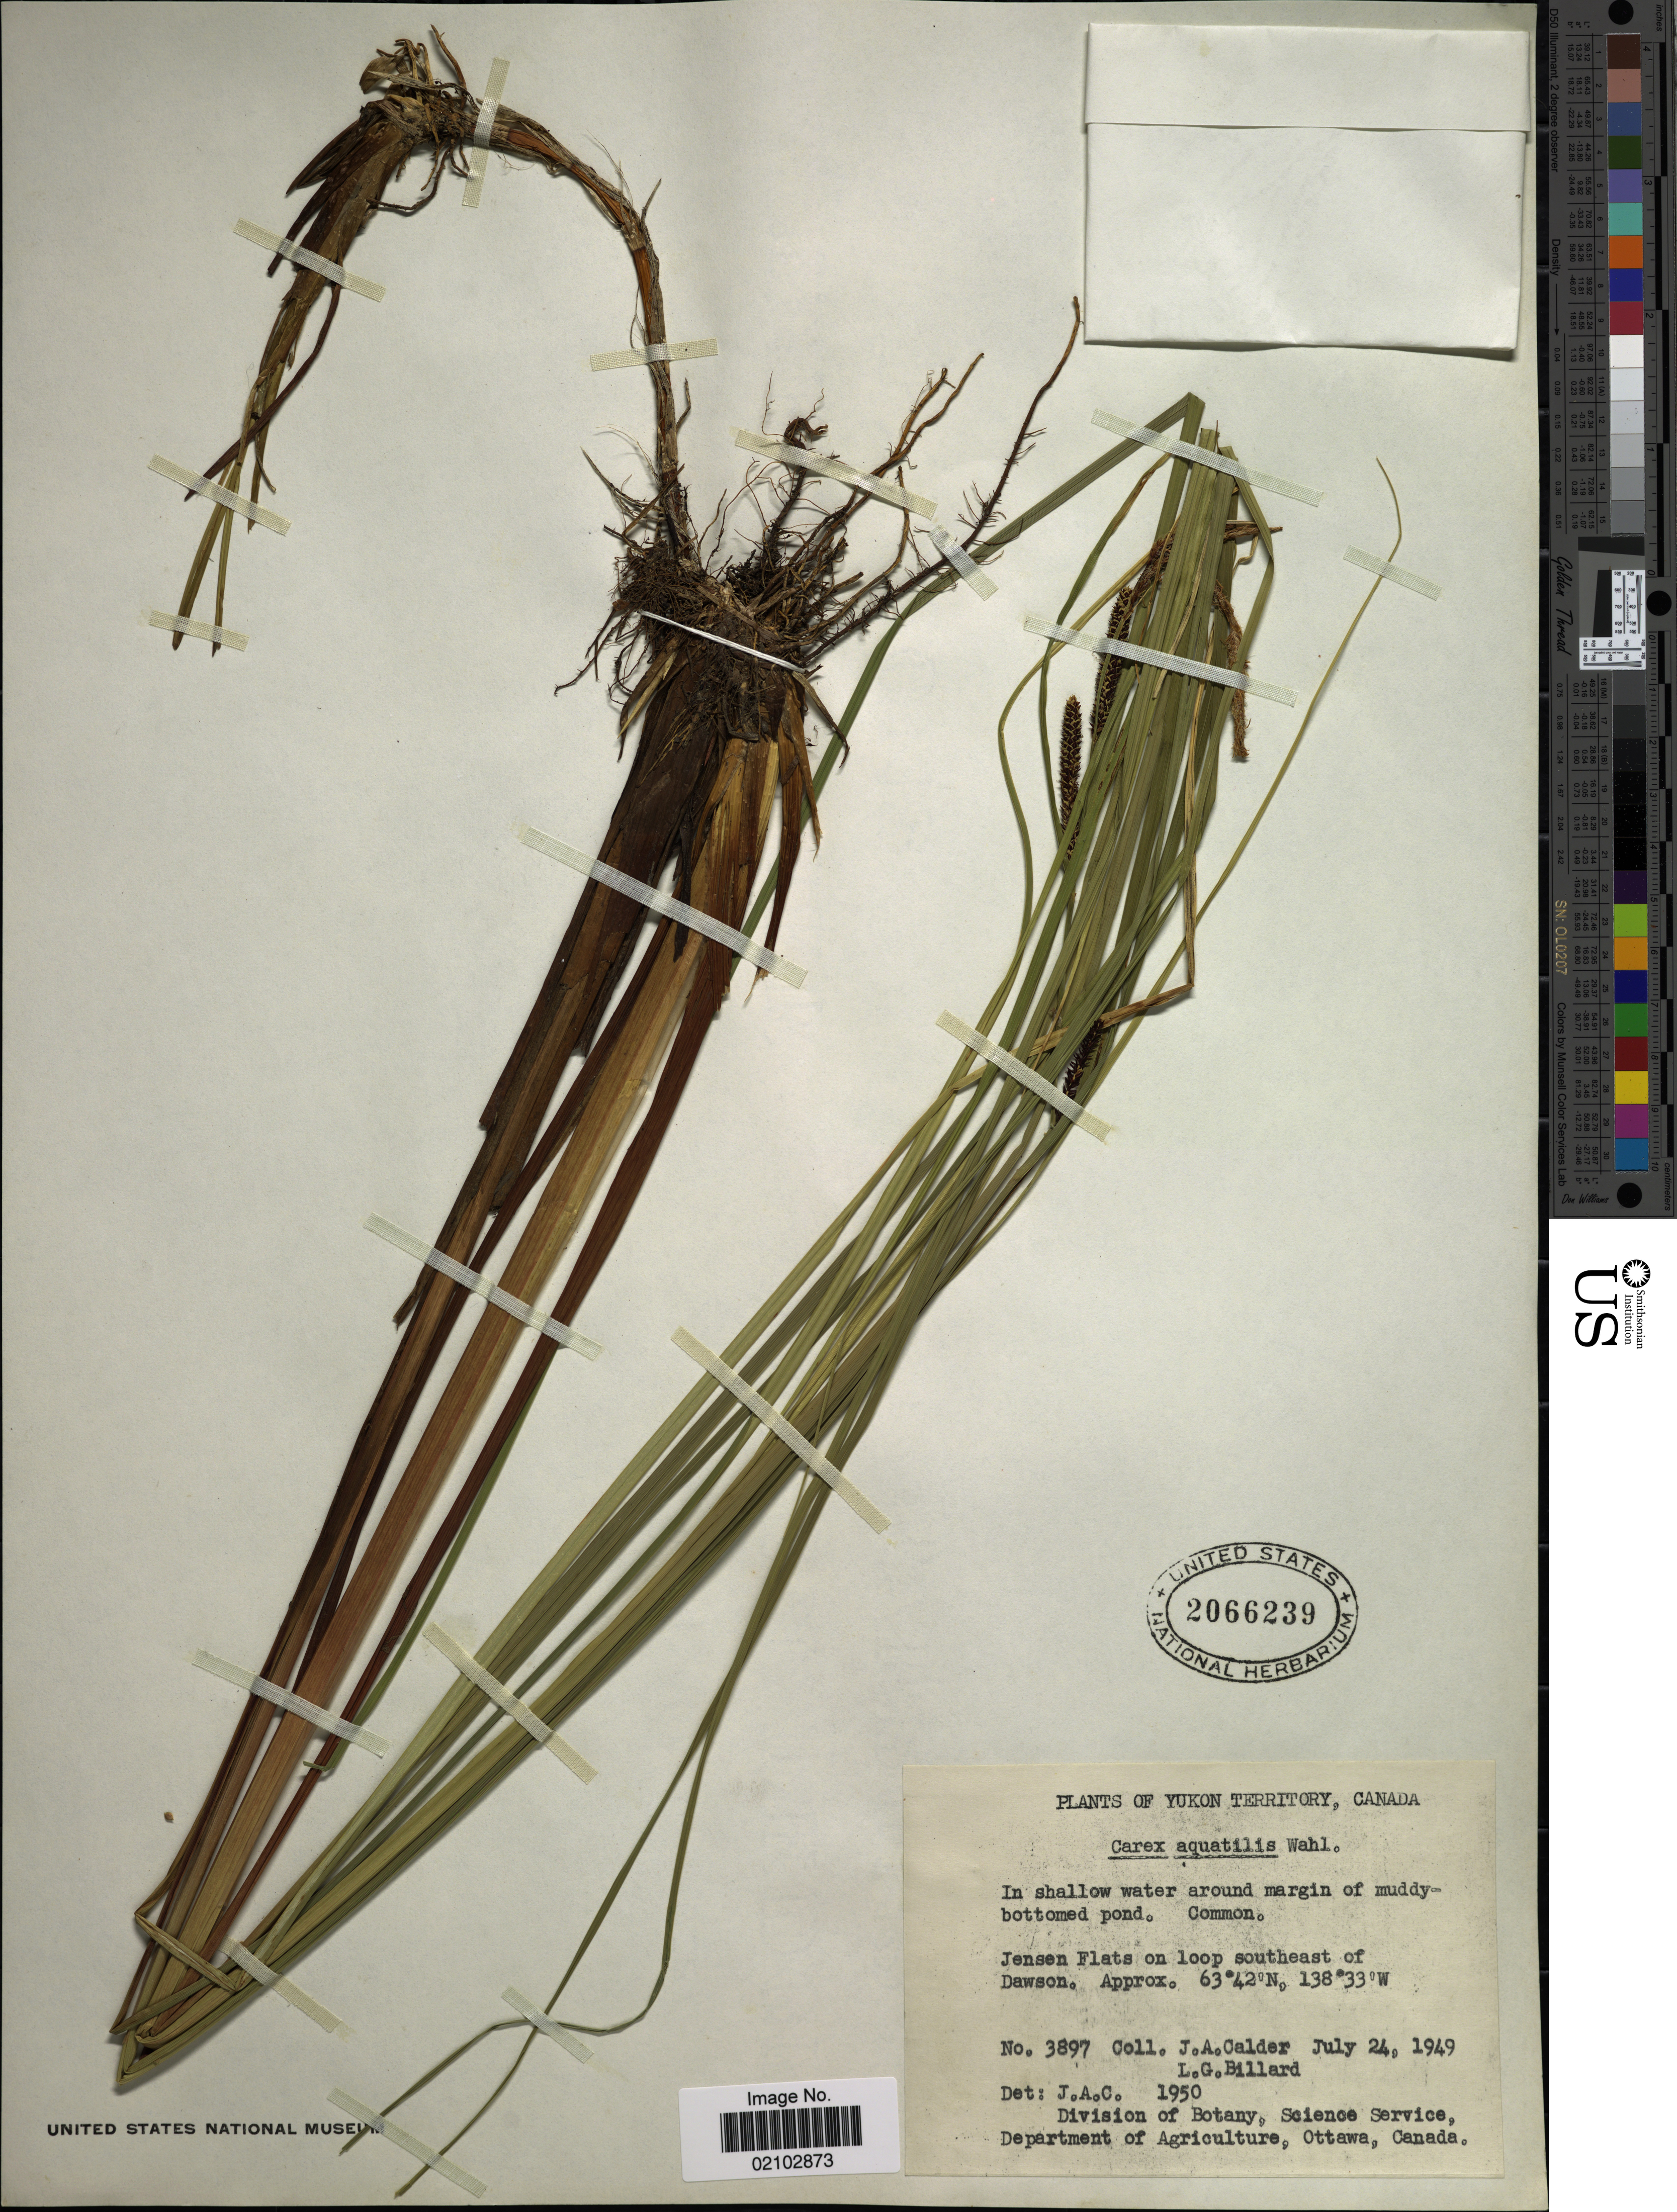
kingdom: Plantae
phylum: Tracheophyta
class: Liliopsida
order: Poales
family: Cyperaceae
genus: Carex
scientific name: Carex aquatilis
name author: Wahlenb.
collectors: J. A. Calder & L. Billard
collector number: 3897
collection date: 1949-07-24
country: Canada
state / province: Yukon Territory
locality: In shallowa water around margin of muddy-bottomed pond, Jensen Flats on loop southeast of Dawson.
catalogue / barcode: US 2066239